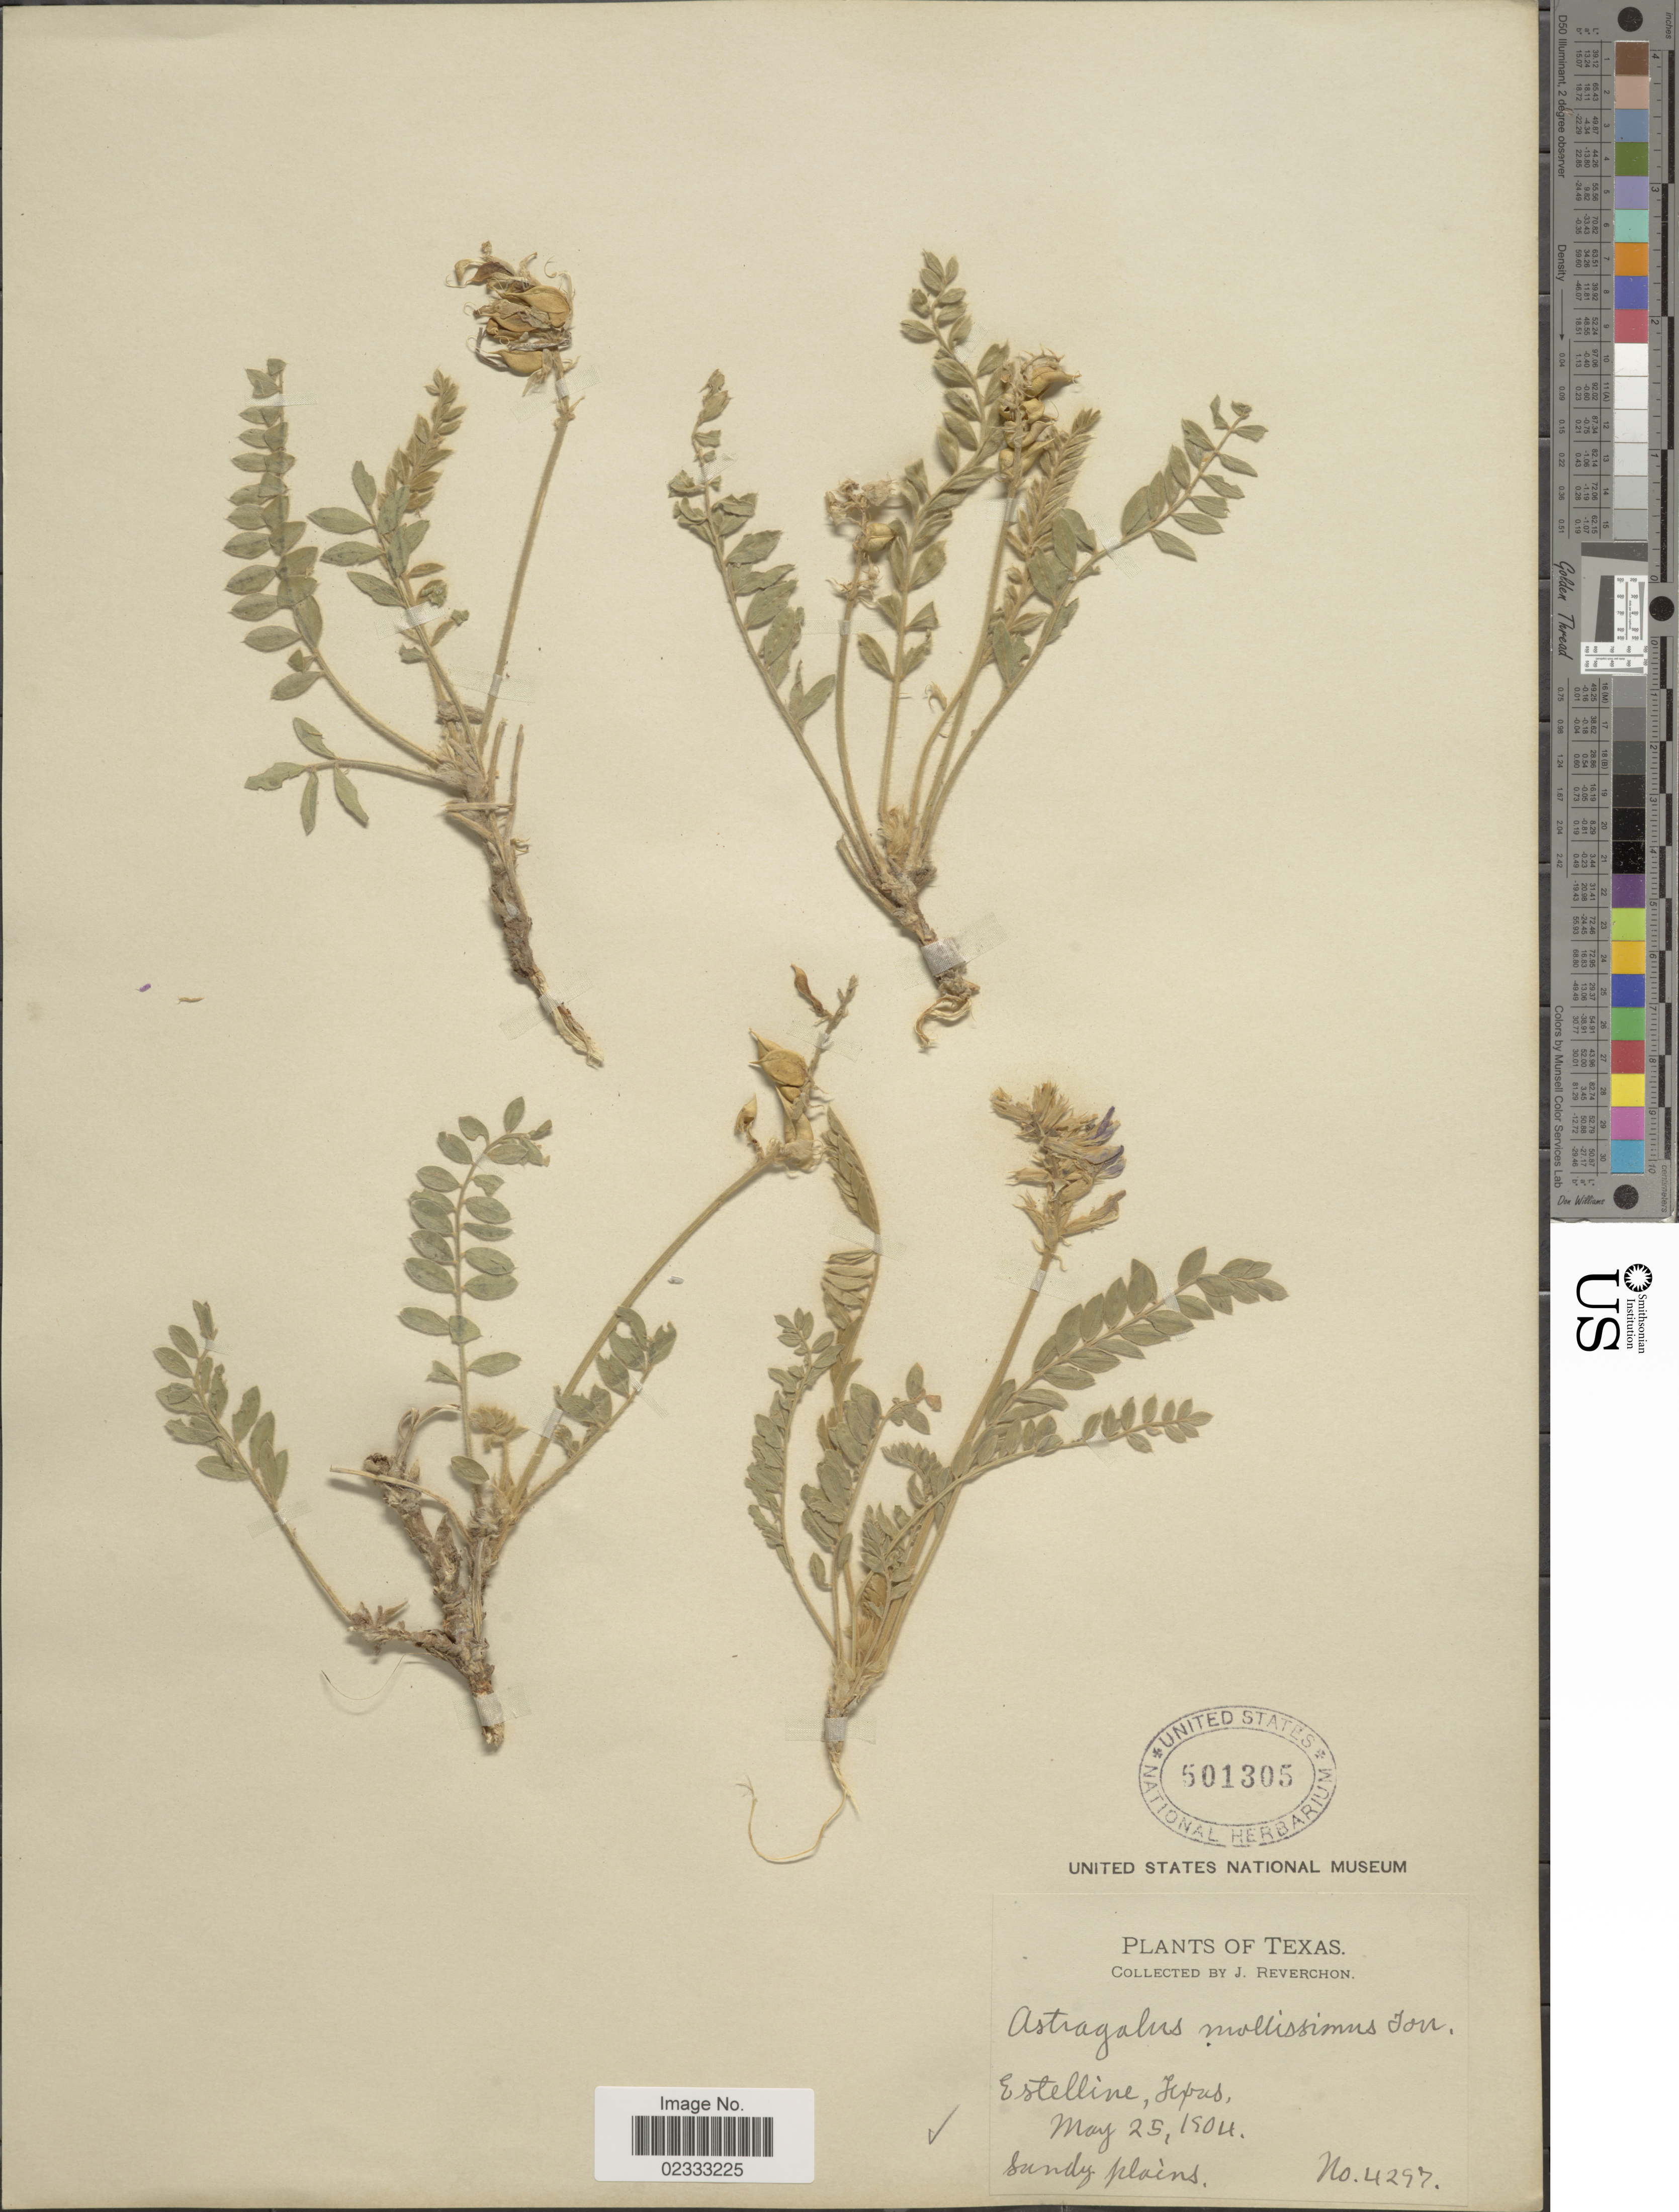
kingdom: Plantae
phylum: Tracheophyta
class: Magnoliopsida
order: Fabales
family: Fabaceae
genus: Astragalus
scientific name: Astragalus mollissimus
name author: Torr.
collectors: J. Reverchon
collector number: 4297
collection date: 1904-05-25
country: United States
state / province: Texas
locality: Estelline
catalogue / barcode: US 501305